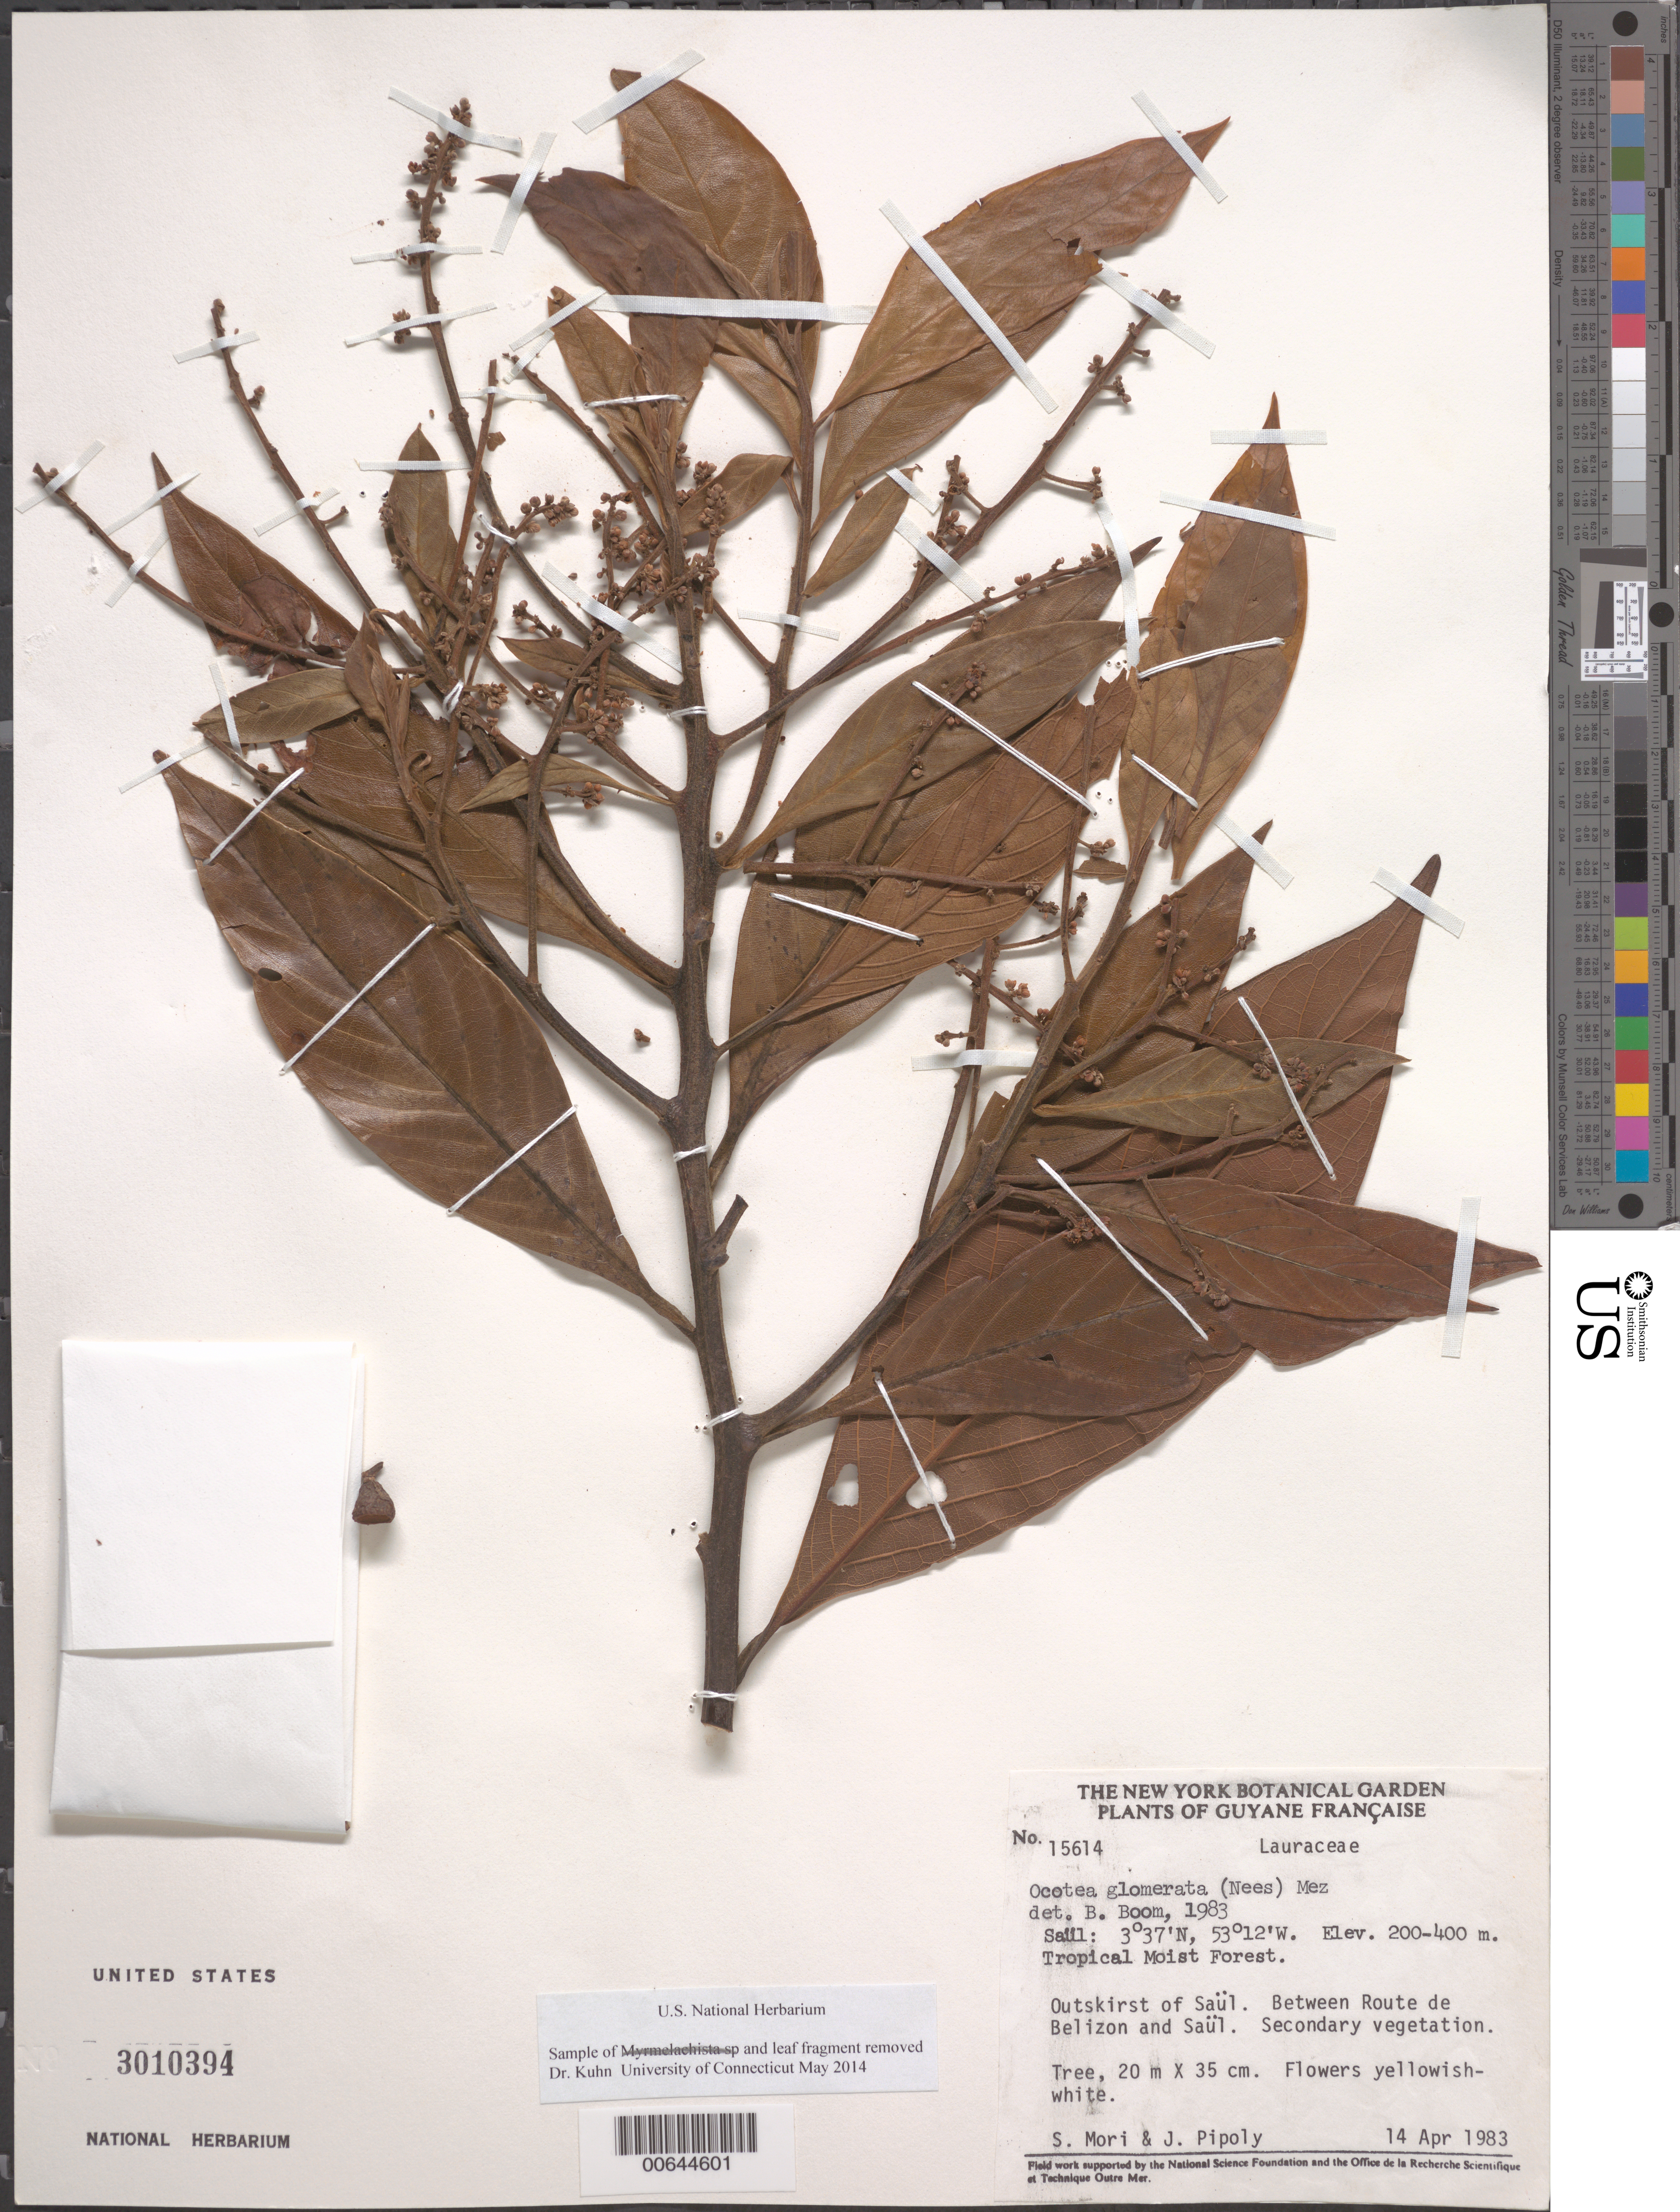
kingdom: Plantae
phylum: Tracheophyta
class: Magnoliopsida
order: Laurales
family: Lauraceae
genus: Ocotea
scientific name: Ocotea glomerata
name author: (Nees) Mez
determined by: Boom, B. M.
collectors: S. Mori & J. J. Pipoly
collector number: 15614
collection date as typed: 13-Apr-83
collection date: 1983-04-13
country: French Guiana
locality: Saül outskirts, between Route de Belizon & Saül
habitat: Secondary vegetation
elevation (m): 200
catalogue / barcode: US 3010394